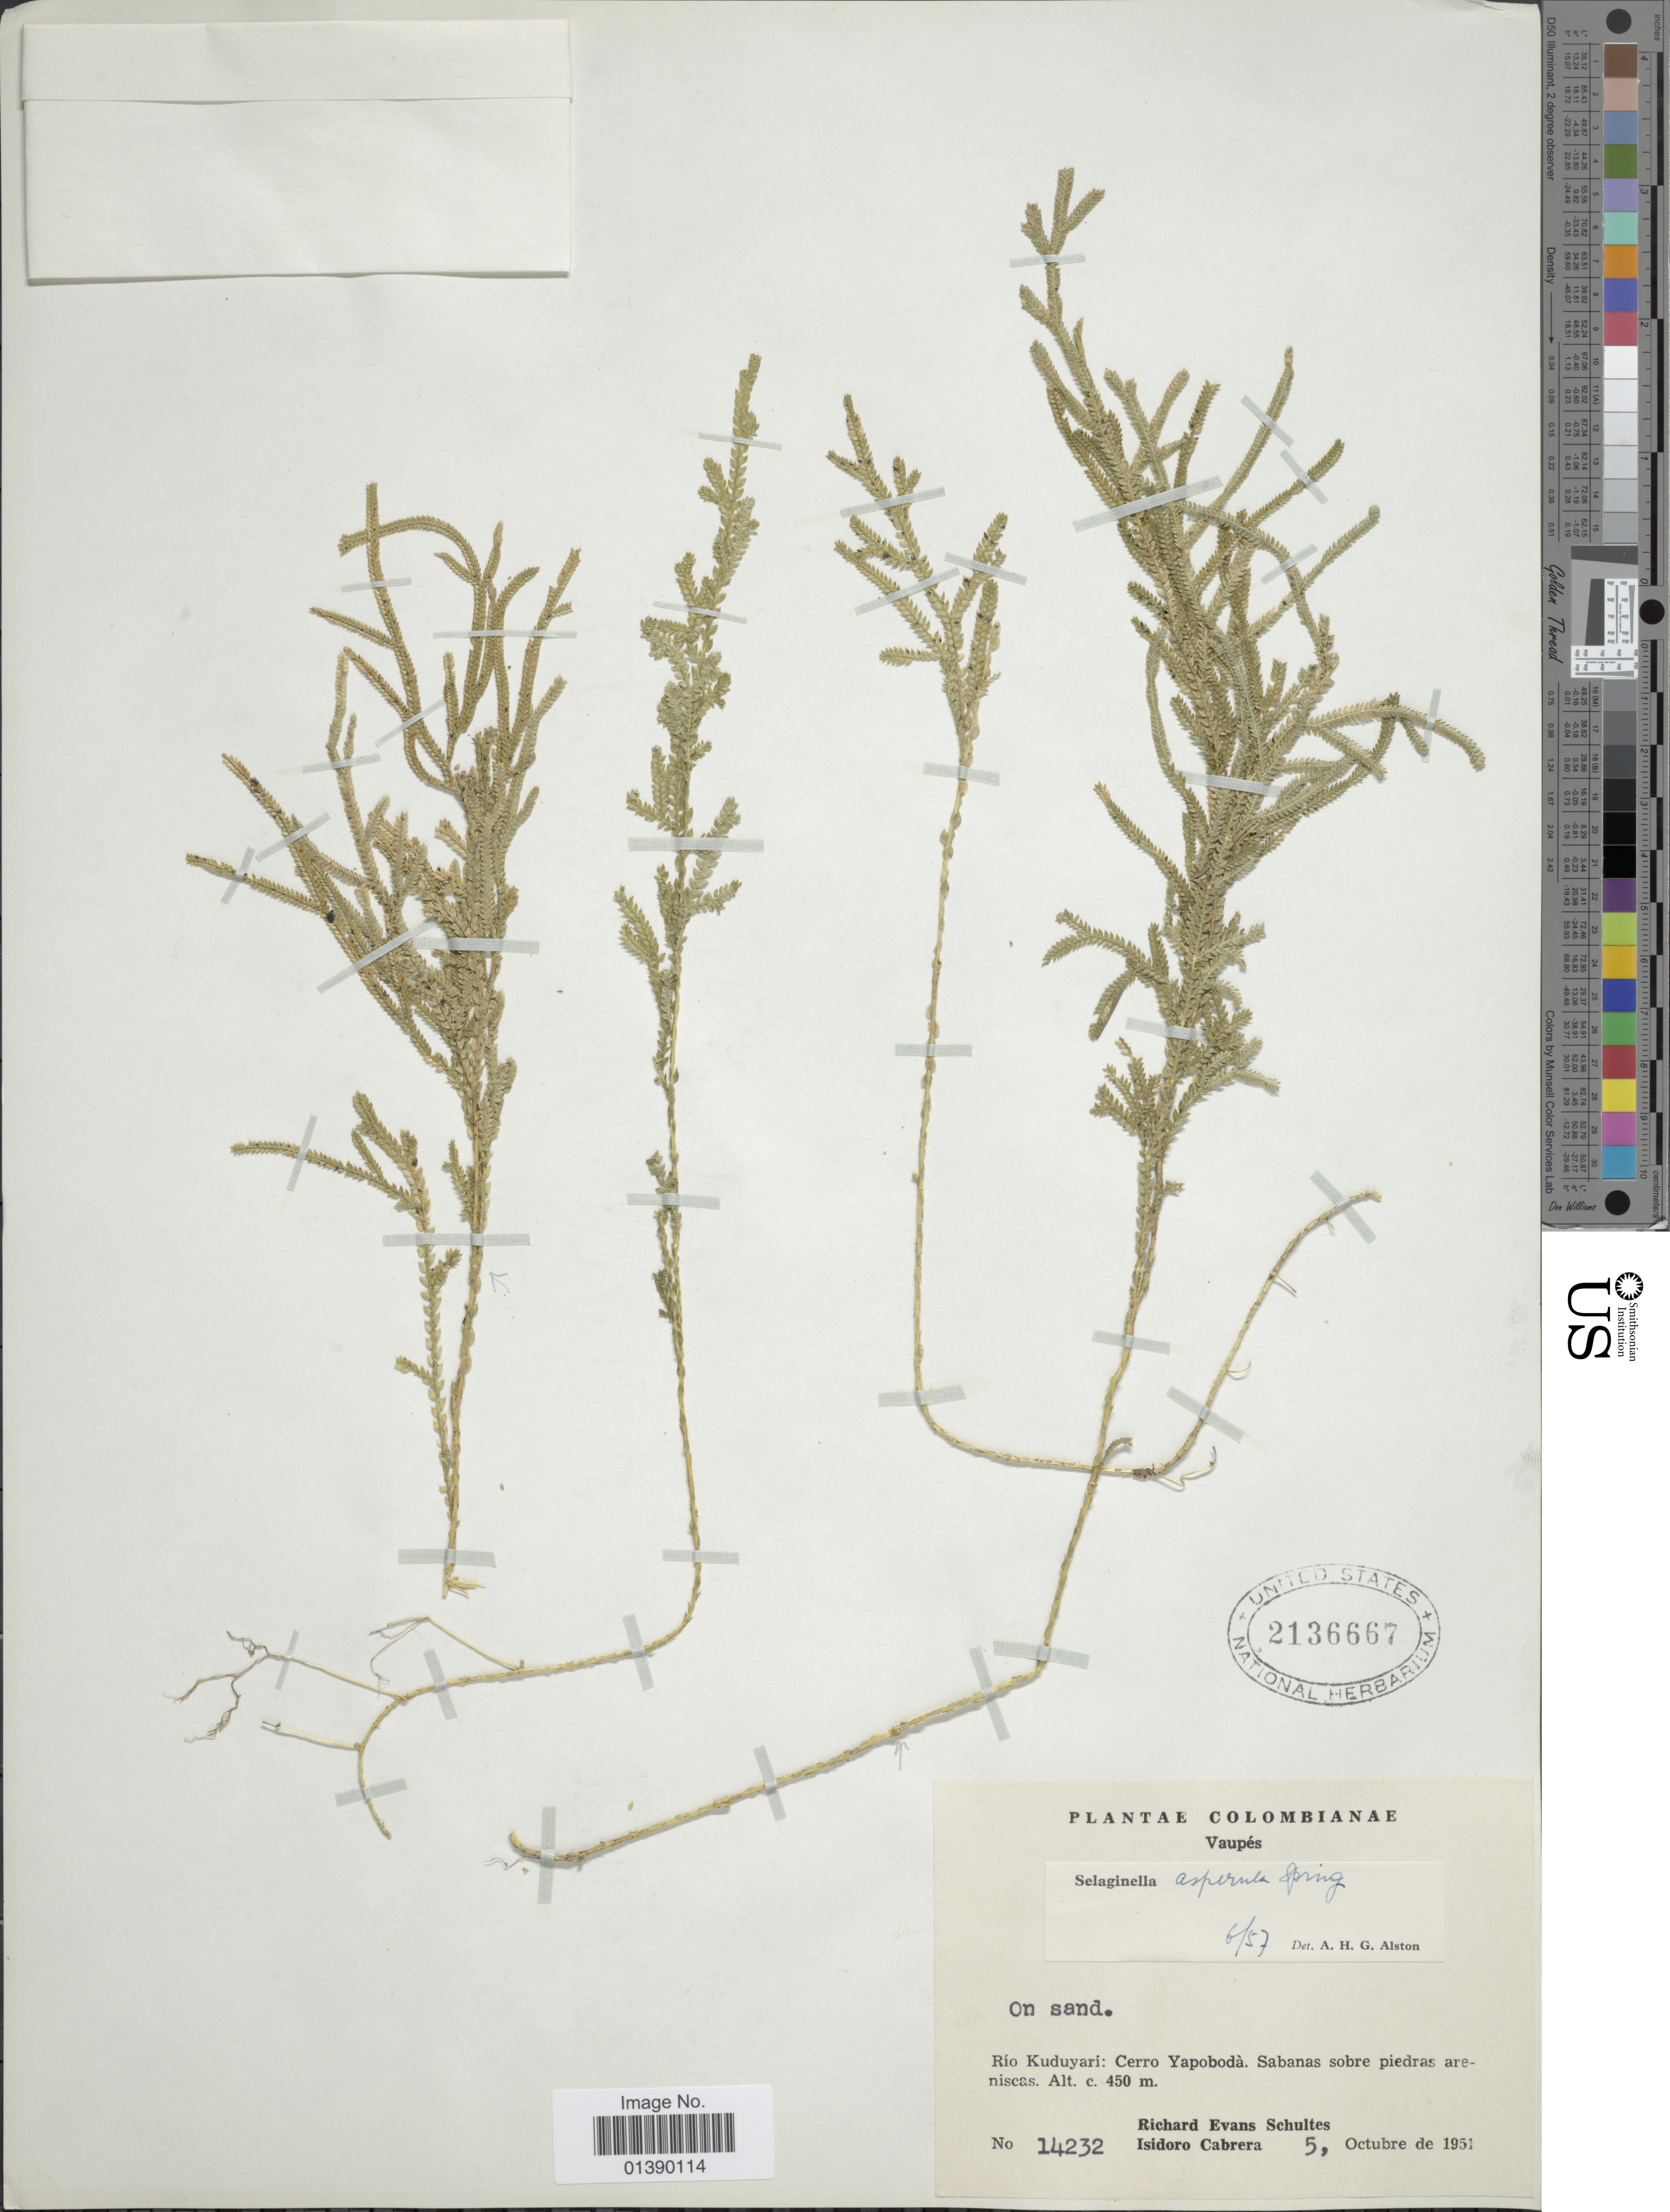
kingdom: Plantae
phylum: Tracheophyta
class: Lycopodiopsida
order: Selaginellales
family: Selaginellaceae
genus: Selaginella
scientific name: Selaginella asperula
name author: Spring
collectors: R. E. Schultes & I. Cabrera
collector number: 14232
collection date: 1951-10-05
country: Colombia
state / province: Vaupés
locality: Río Kuduyari: cerro Yapobodà. Sabanas sobre piedras areniscas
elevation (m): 450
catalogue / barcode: US 2136667